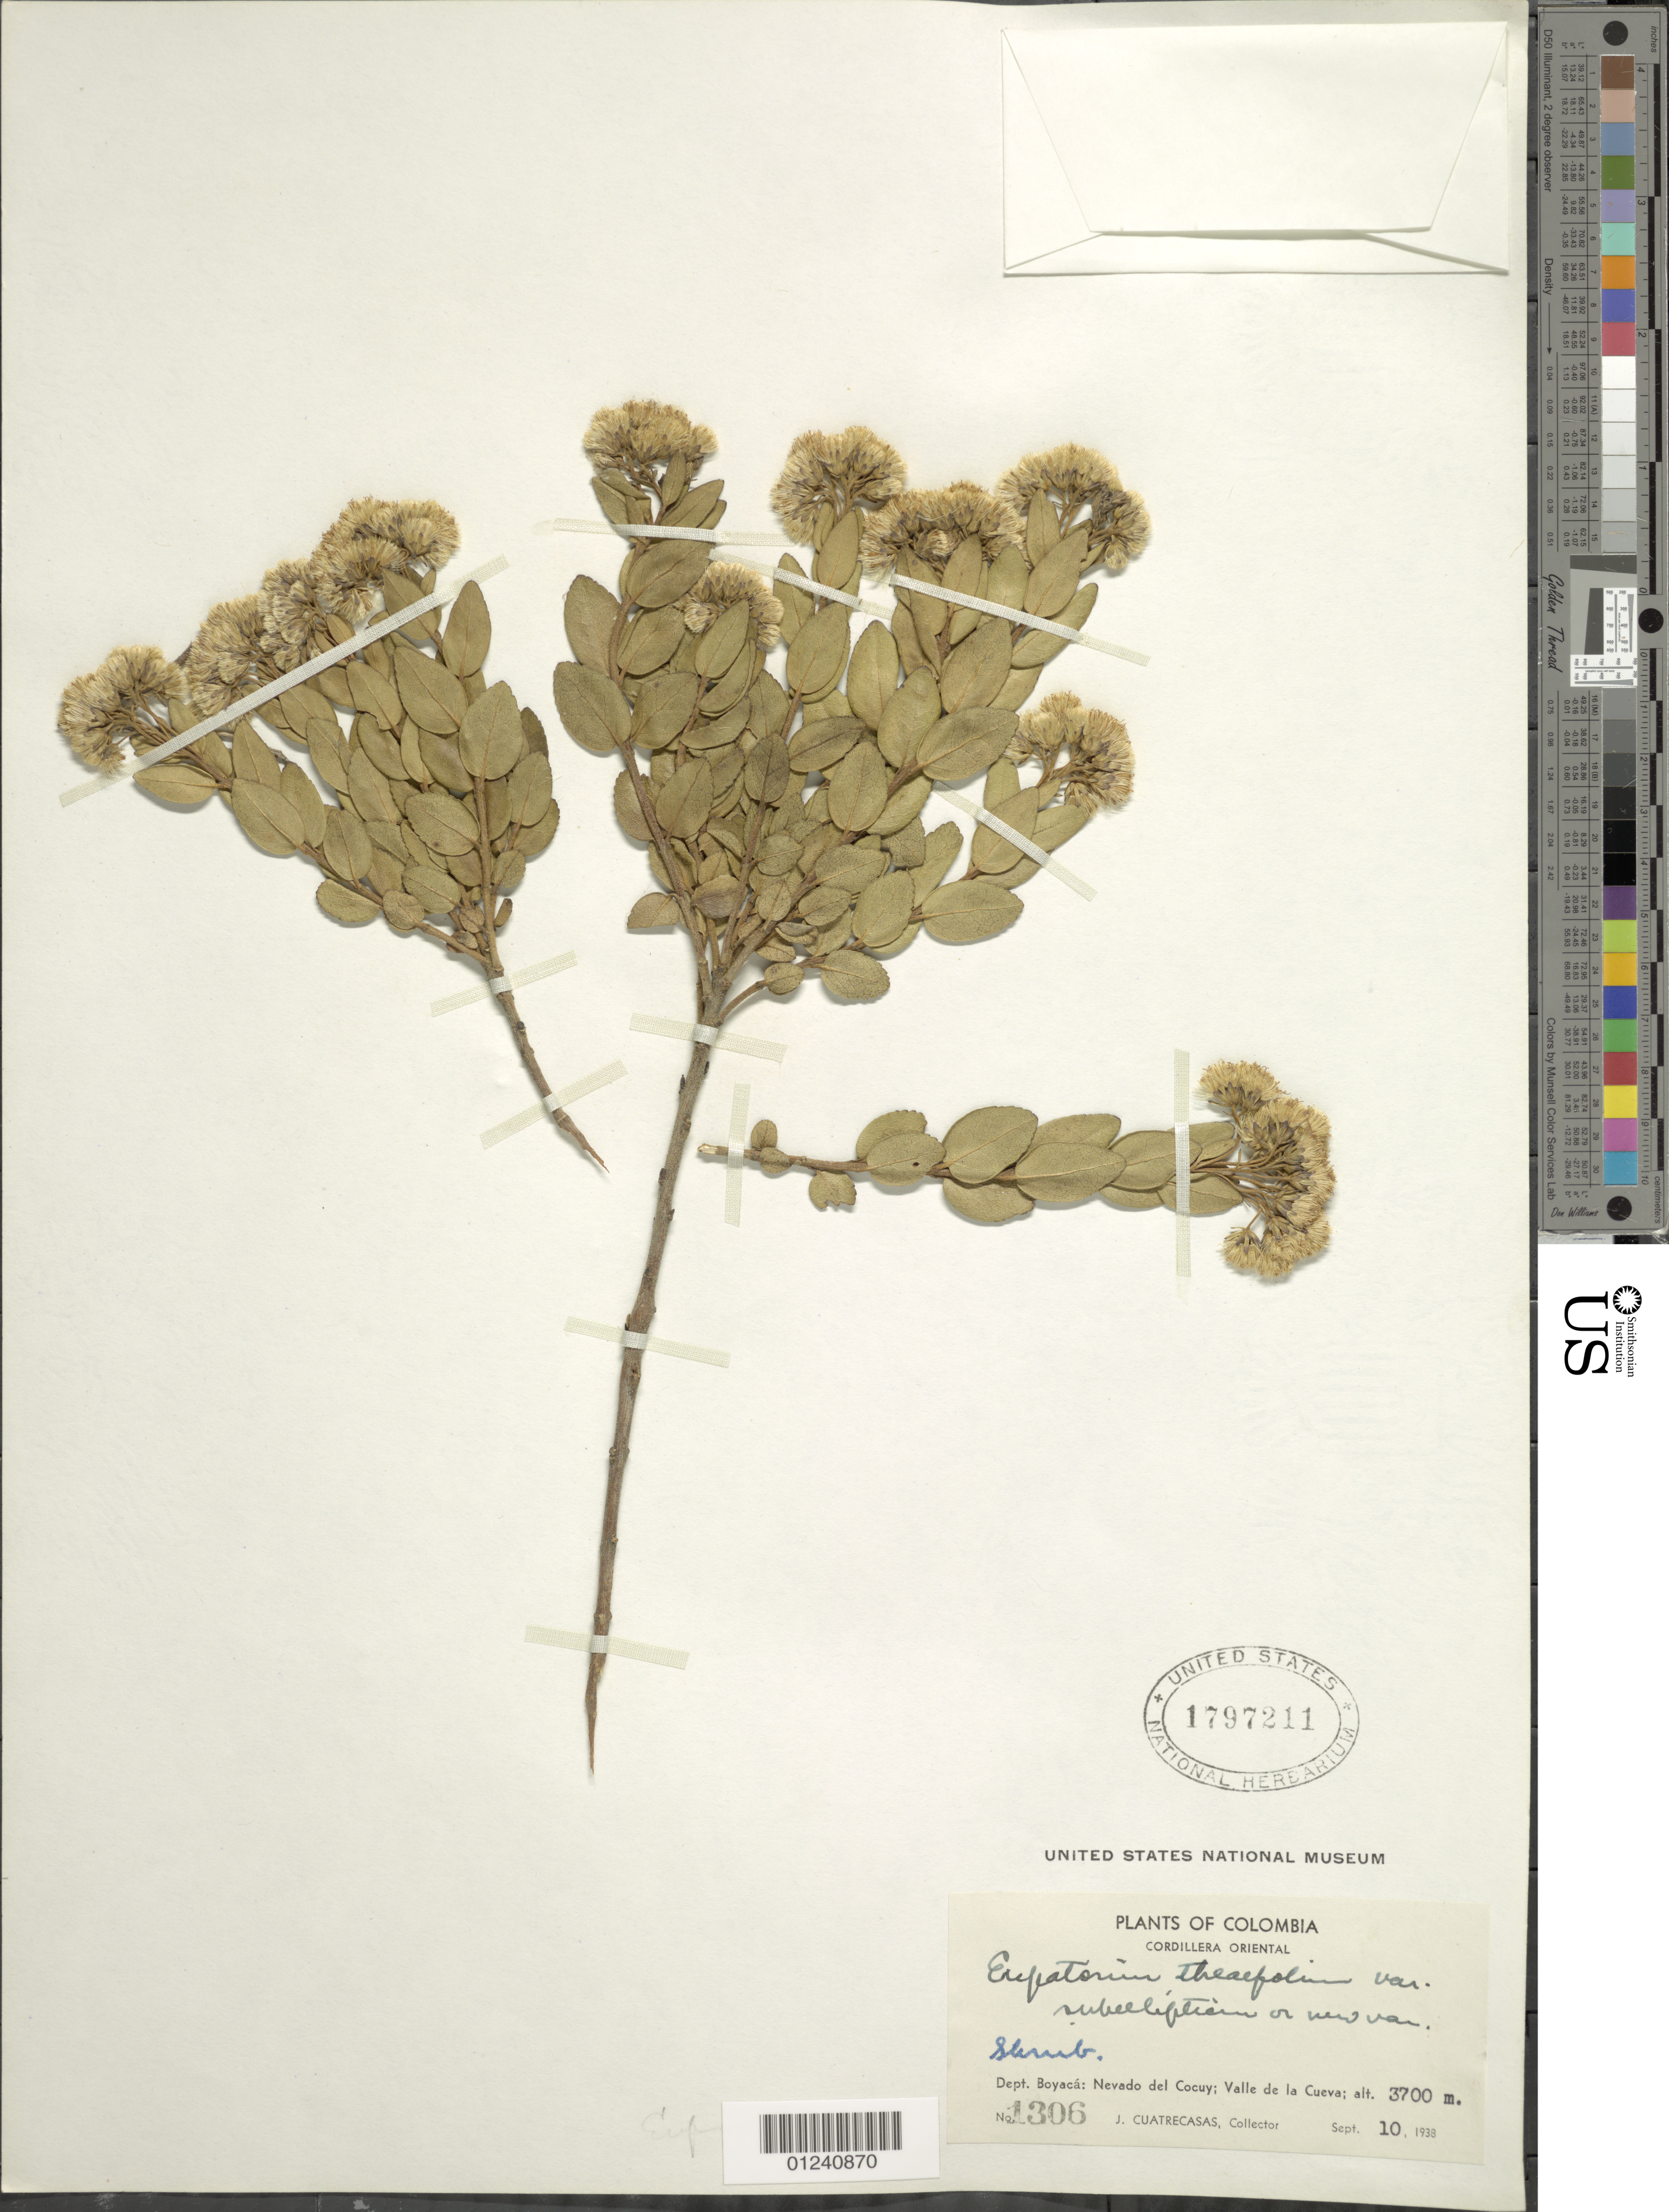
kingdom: Plantae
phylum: Tracheophyta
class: Magnoliopsida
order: Asterales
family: Asteraceae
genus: Ageratina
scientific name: Ageratina theaefolia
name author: (Benth.) R.M. King & H. Rob.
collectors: J. Cuatrecasas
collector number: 1306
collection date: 1938-09-10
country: Colombia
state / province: Boyacá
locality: Nevado del Cocuy; Valle de la Cueva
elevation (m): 3700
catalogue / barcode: US 1797211